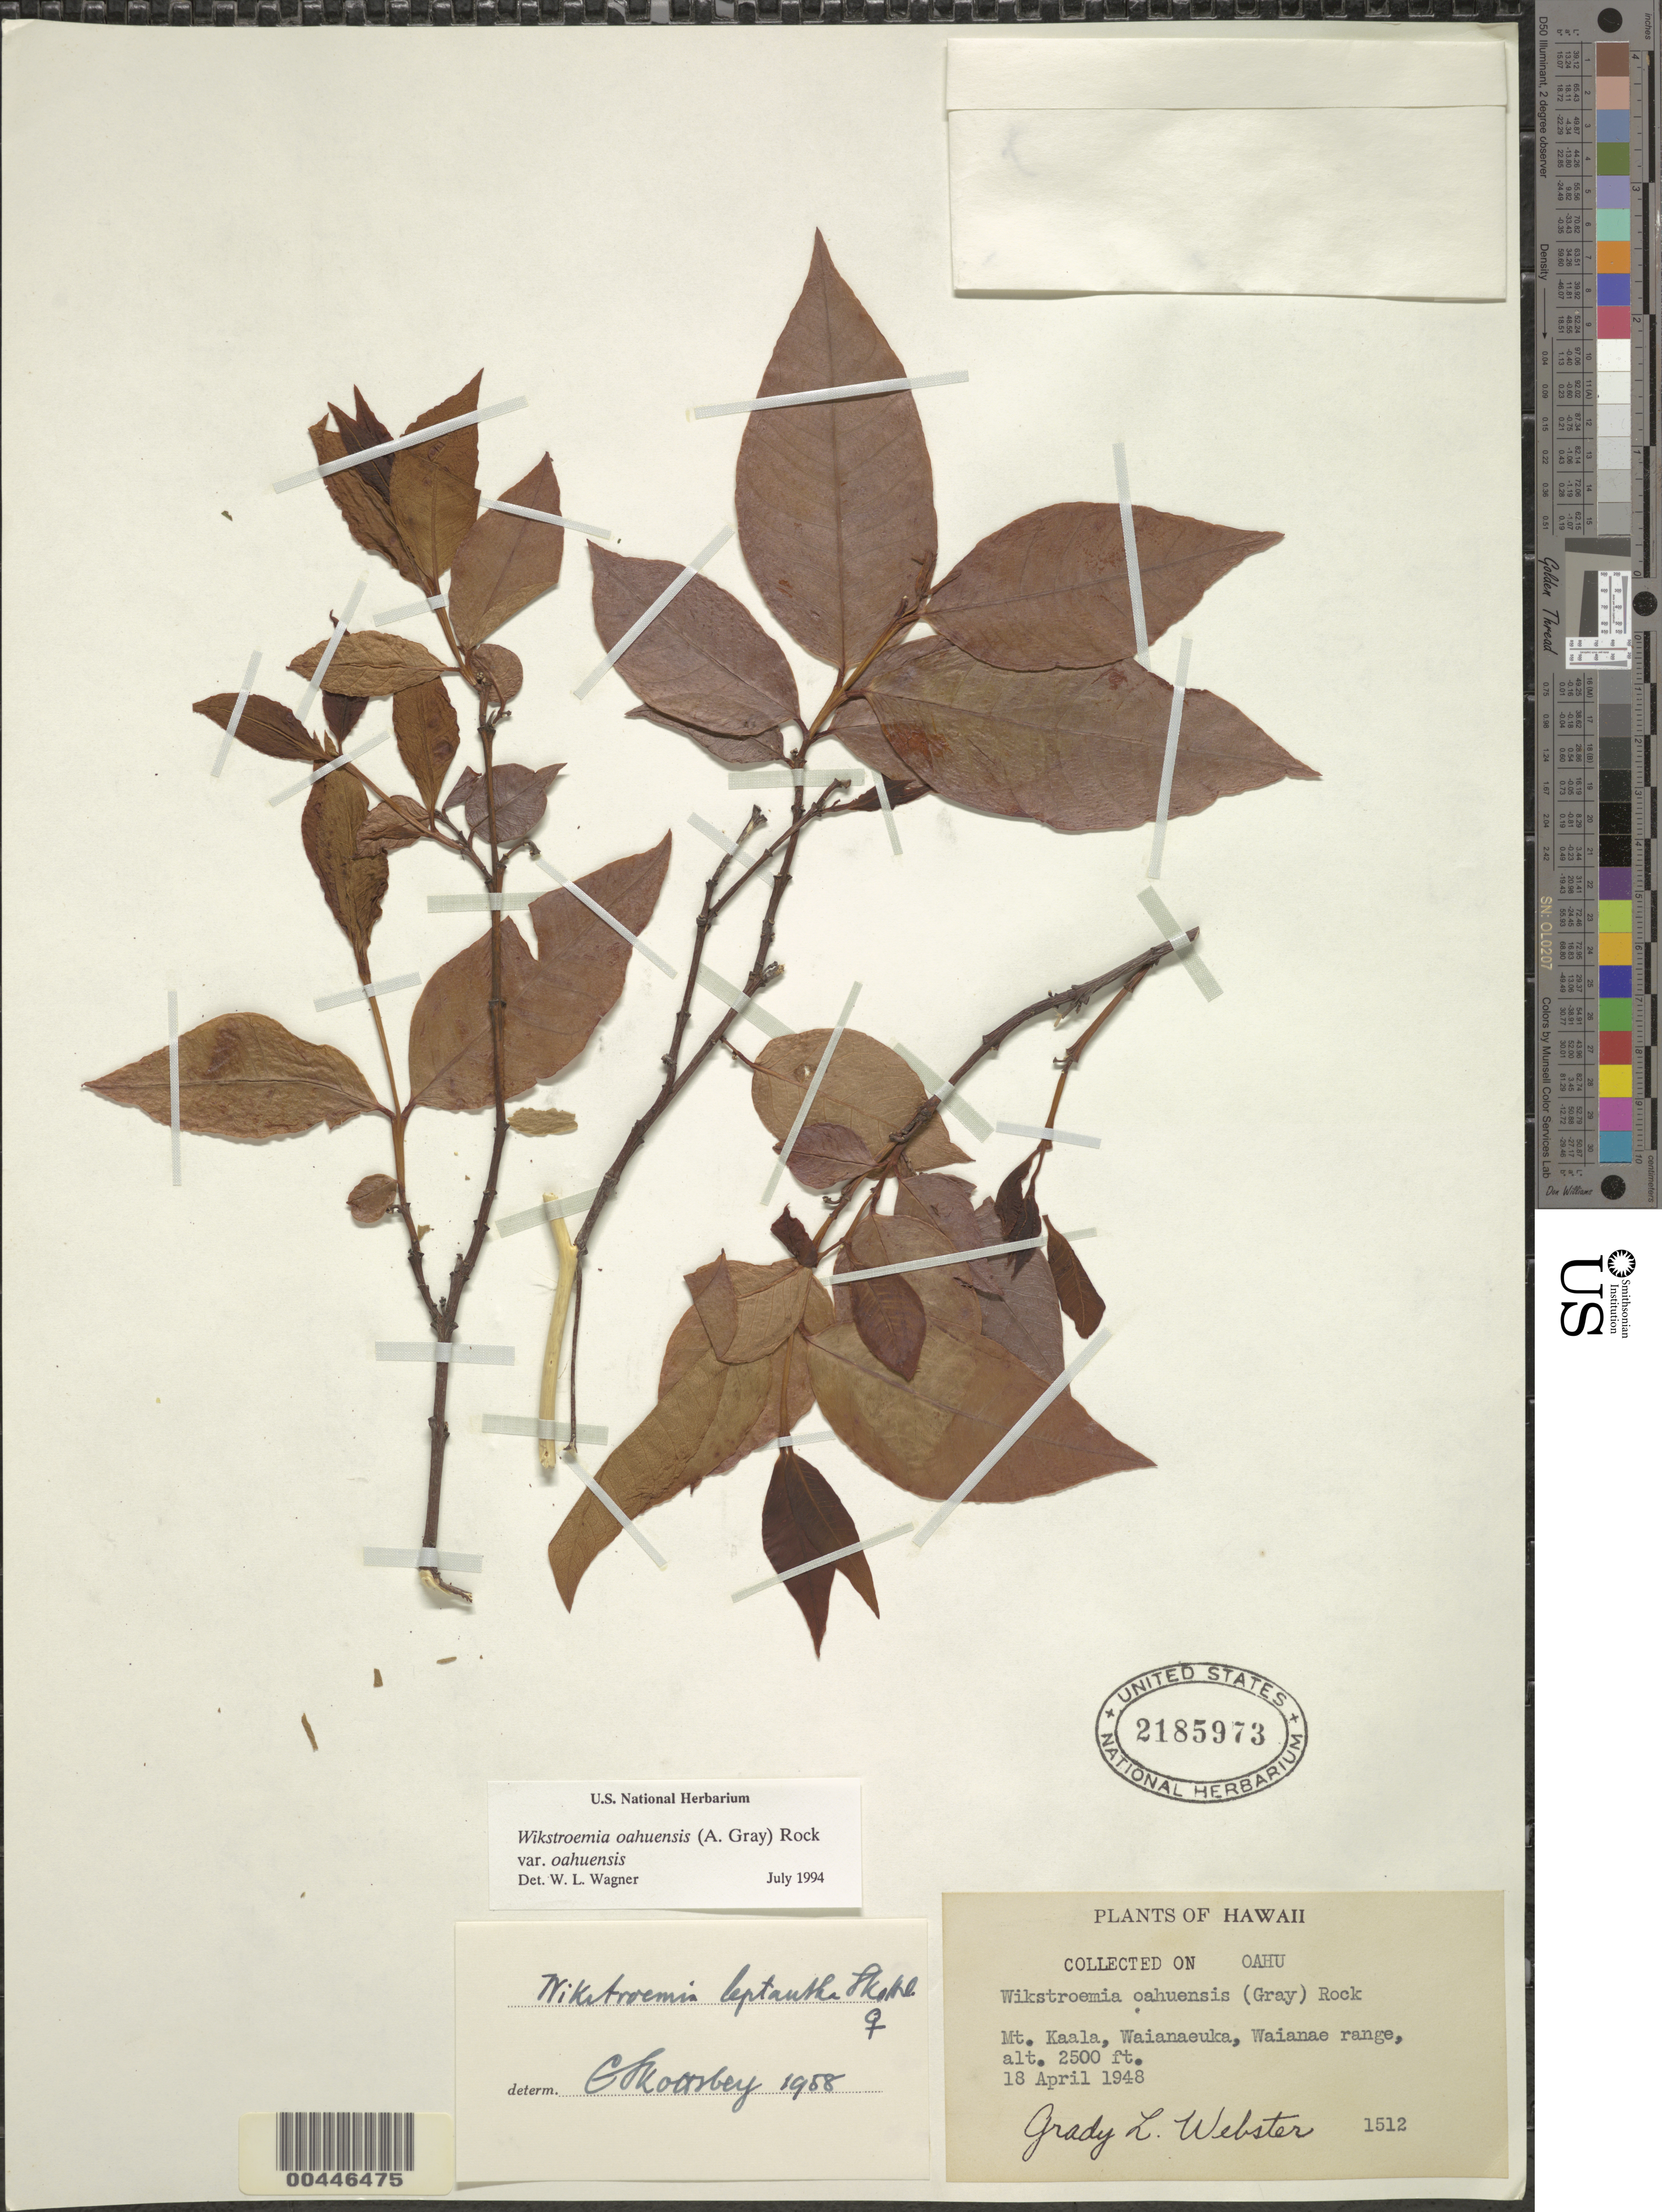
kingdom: Plantae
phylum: Tracheophyta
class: Magnoliopsida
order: Malvales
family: Thymelaeaceae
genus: Wikstroemia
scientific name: Wikstroemia oahuensis var. oahuensis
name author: (A. Gray) Rock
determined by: Wagner, W. L., (BOT), Smithsonian Institution - National Museum of Natural History (UNITED STATES)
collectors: G. L. Webster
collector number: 1512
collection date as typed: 18 Apr 1948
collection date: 1948-04-18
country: United States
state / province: Hawaii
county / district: Honolulu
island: Oahu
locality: Mt Kaala, Waianaeuka, Waianae range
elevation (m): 762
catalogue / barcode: US 2185973